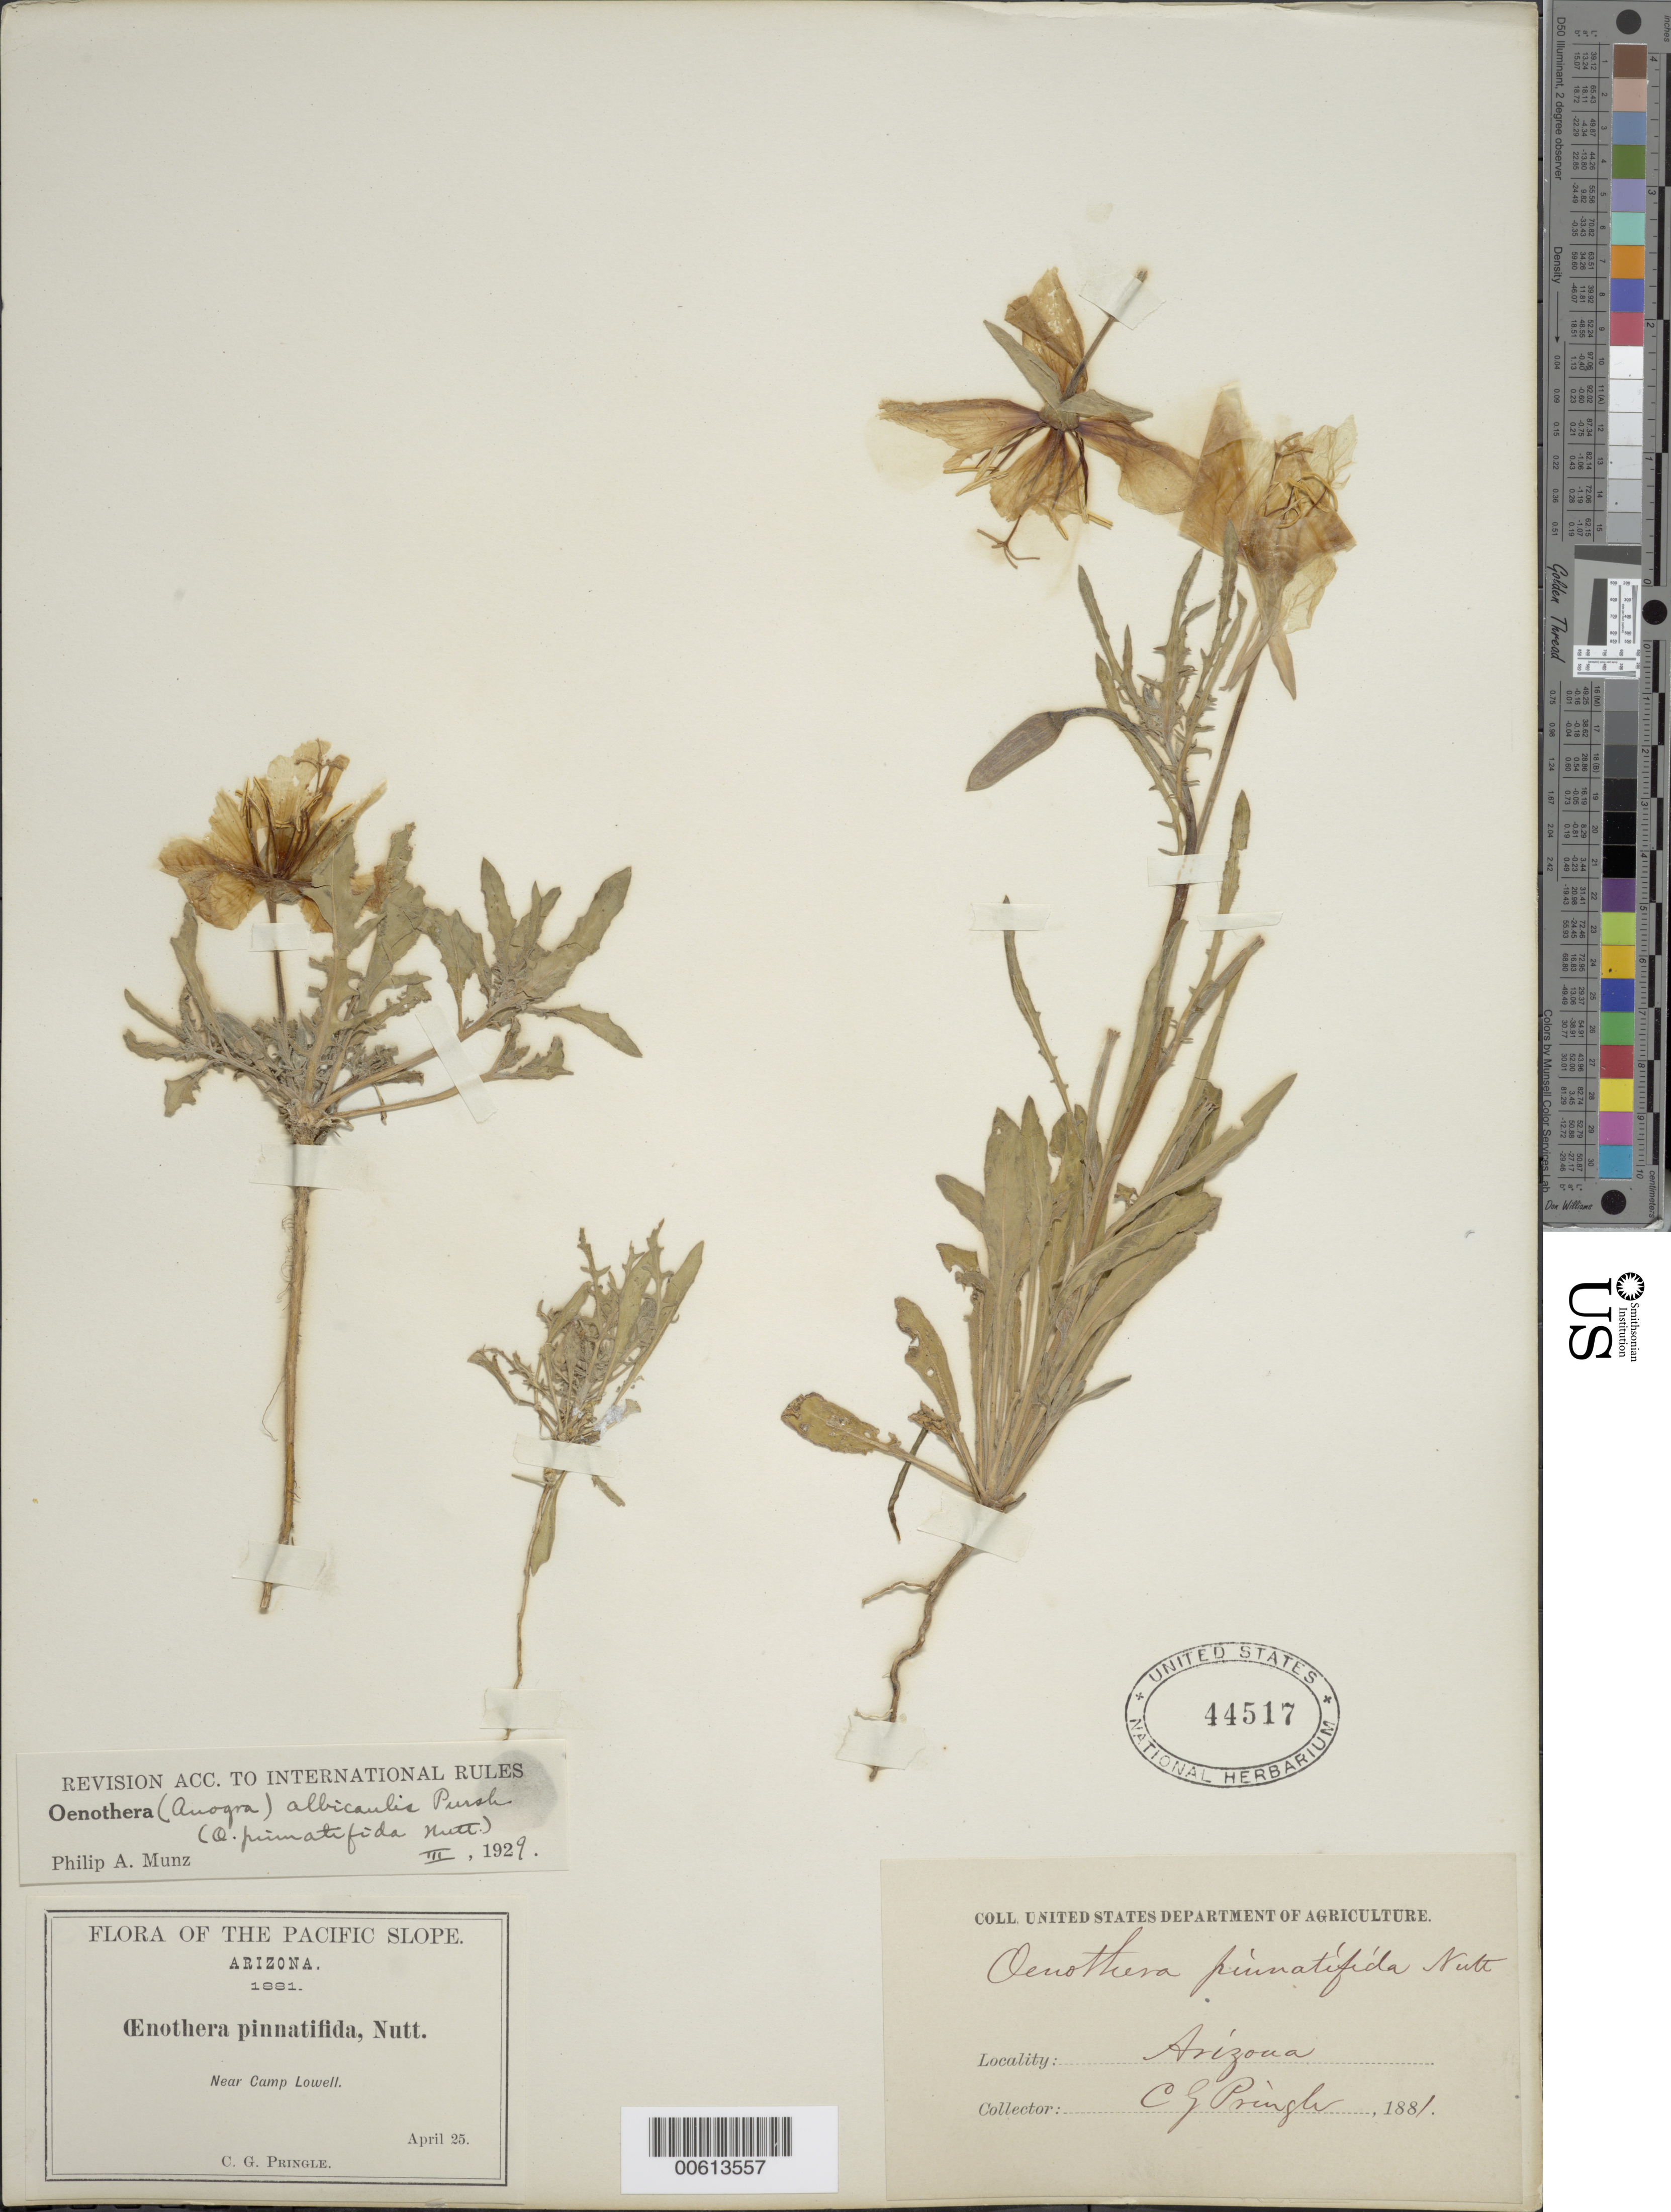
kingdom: Plantae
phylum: Tracheophyta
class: Magnoliopsida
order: Myrtales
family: Onagraceae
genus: Oenothera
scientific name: Oenothera albicaulis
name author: Pursh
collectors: C. G. Pringle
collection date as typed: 25 Apr 1881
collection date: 1881-04-25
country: United States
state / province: Arizona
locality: Near Camp Lowell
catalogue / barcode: US 44517